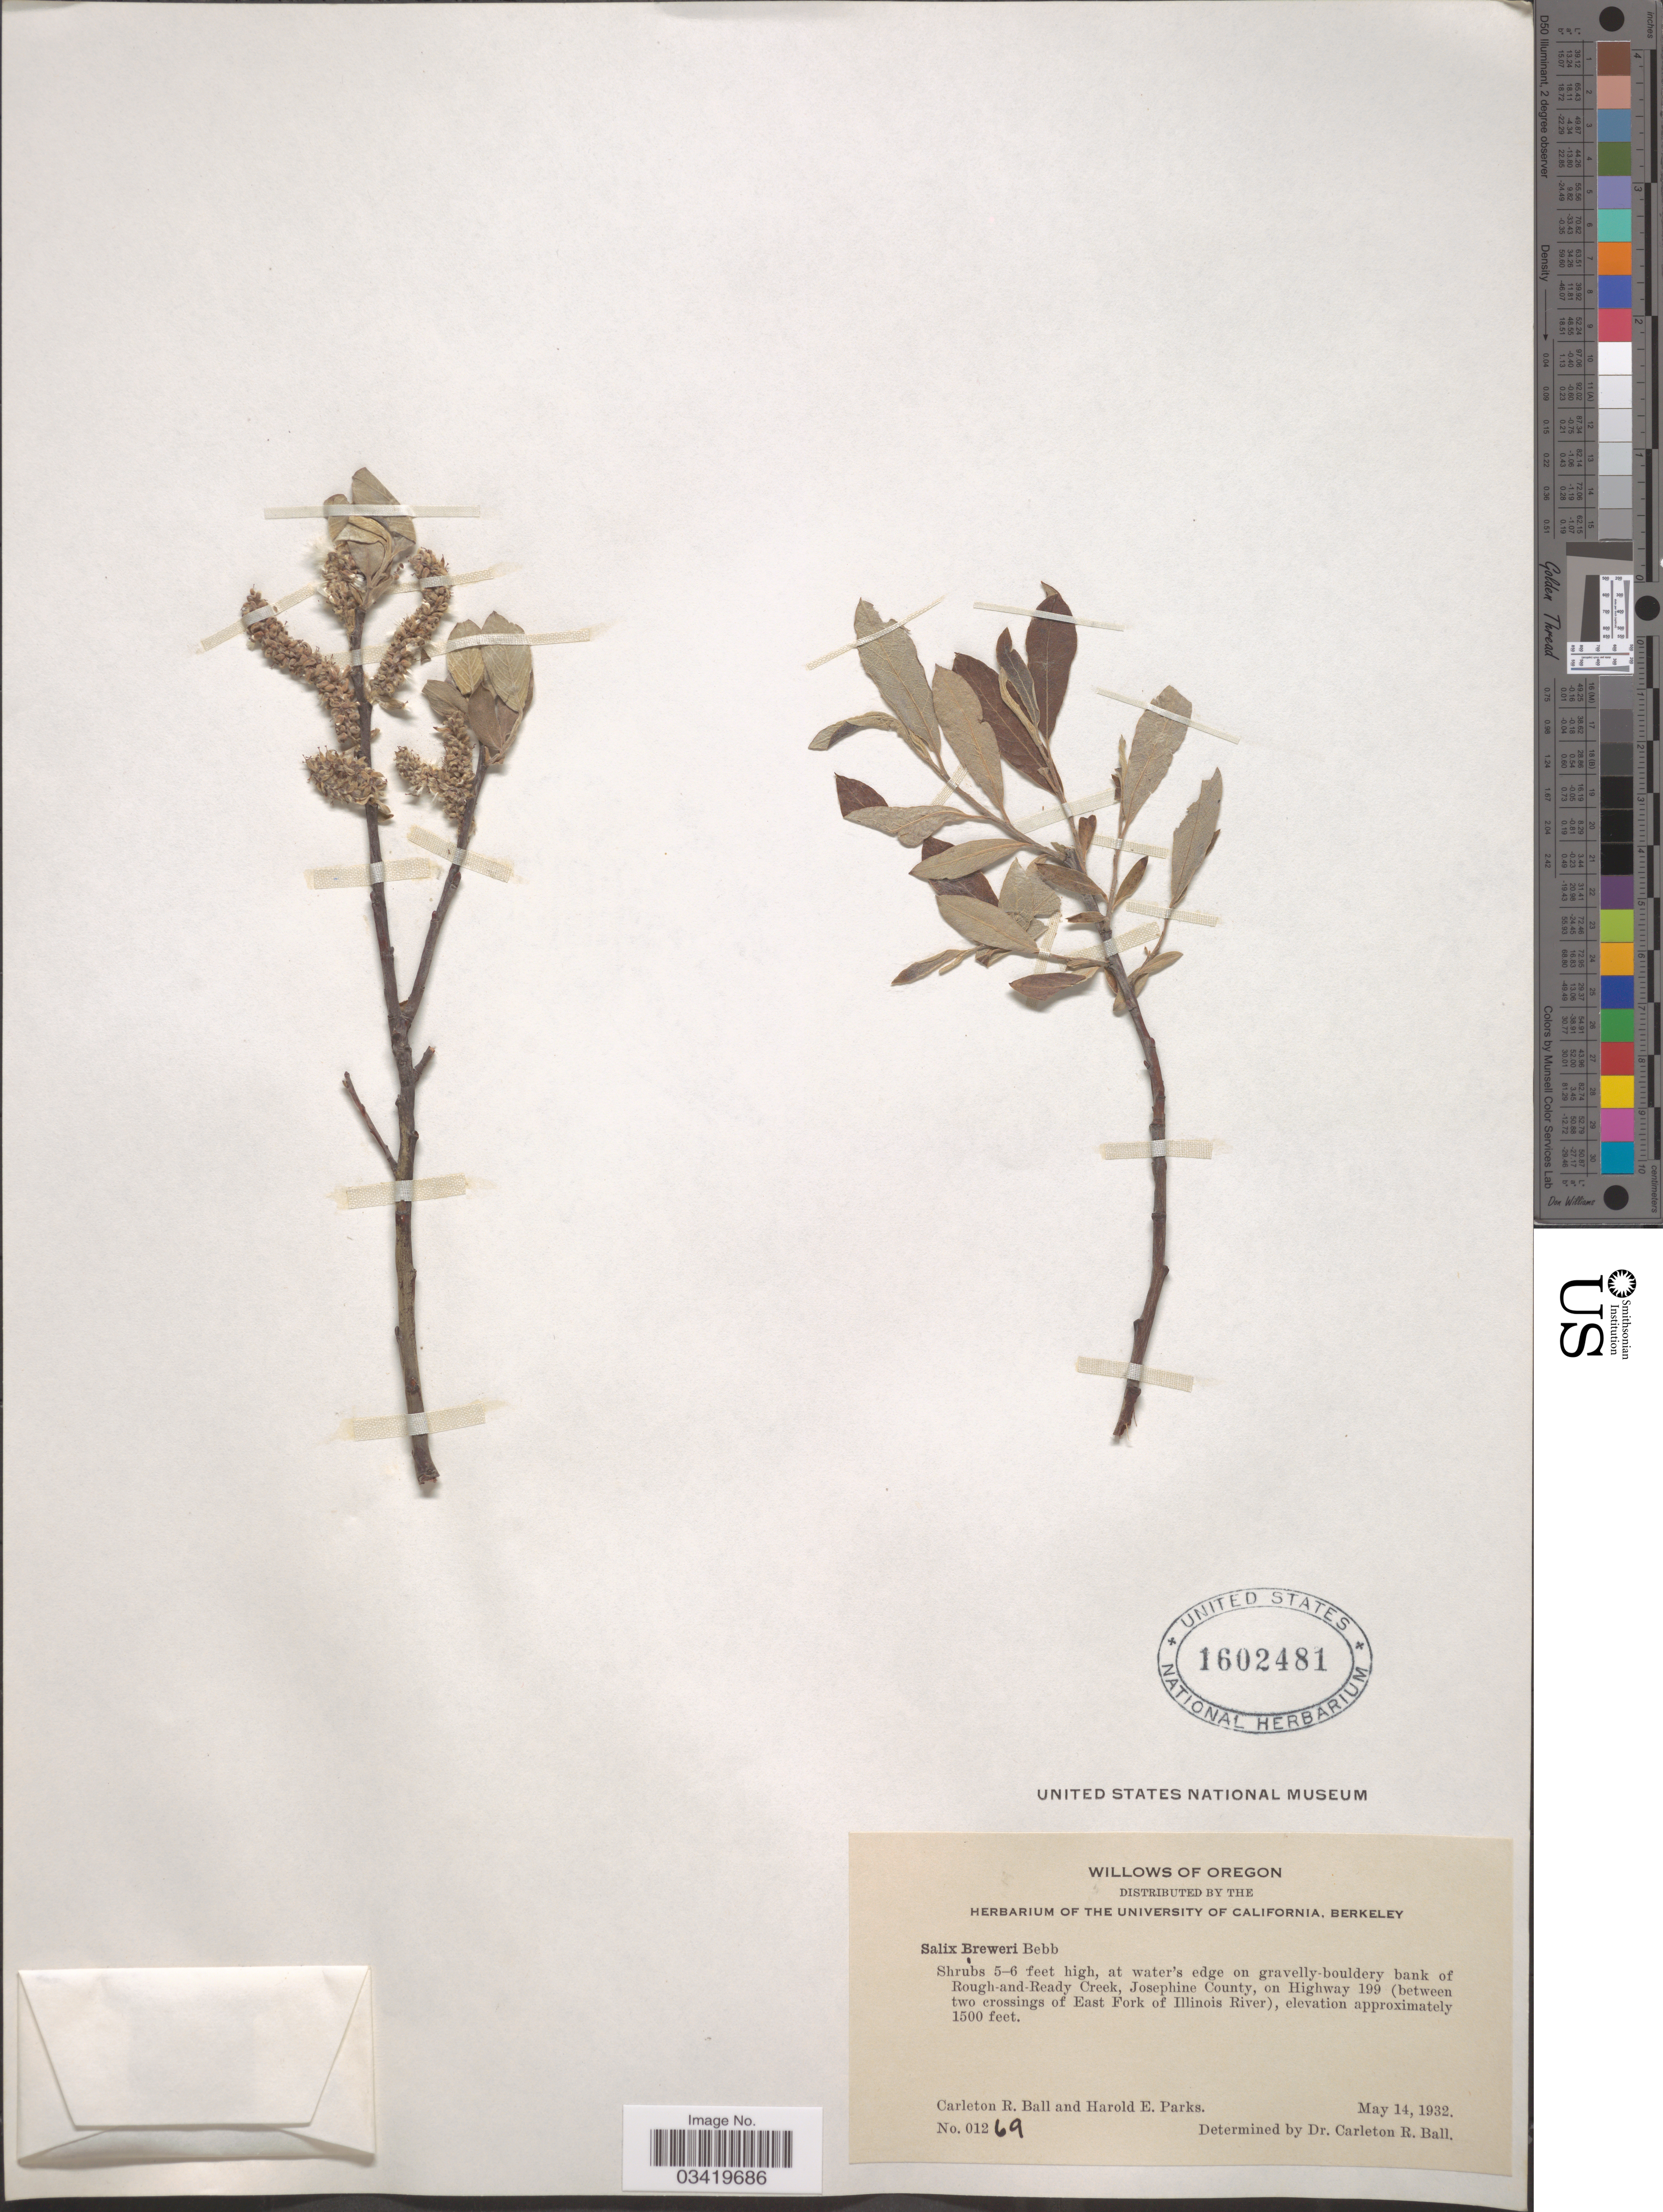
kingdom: Plantae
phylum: Tracheophyta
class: Magnoliopsida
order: Malpighiales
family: Salicaceae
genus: Salix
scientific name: Salix breweri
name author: Bebb in S. Watson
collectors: C. R. Ball & H. E. Parks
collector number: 01269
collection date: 1932-05-14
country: United States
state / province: Oregon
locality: At water's edge on gravelly-bouldery bank of Rough-and-Ready Creek, Josephine County, on Highway 199 (between two crossings of East Fork of Illinois River).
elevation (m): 457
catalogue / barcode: US 1602481